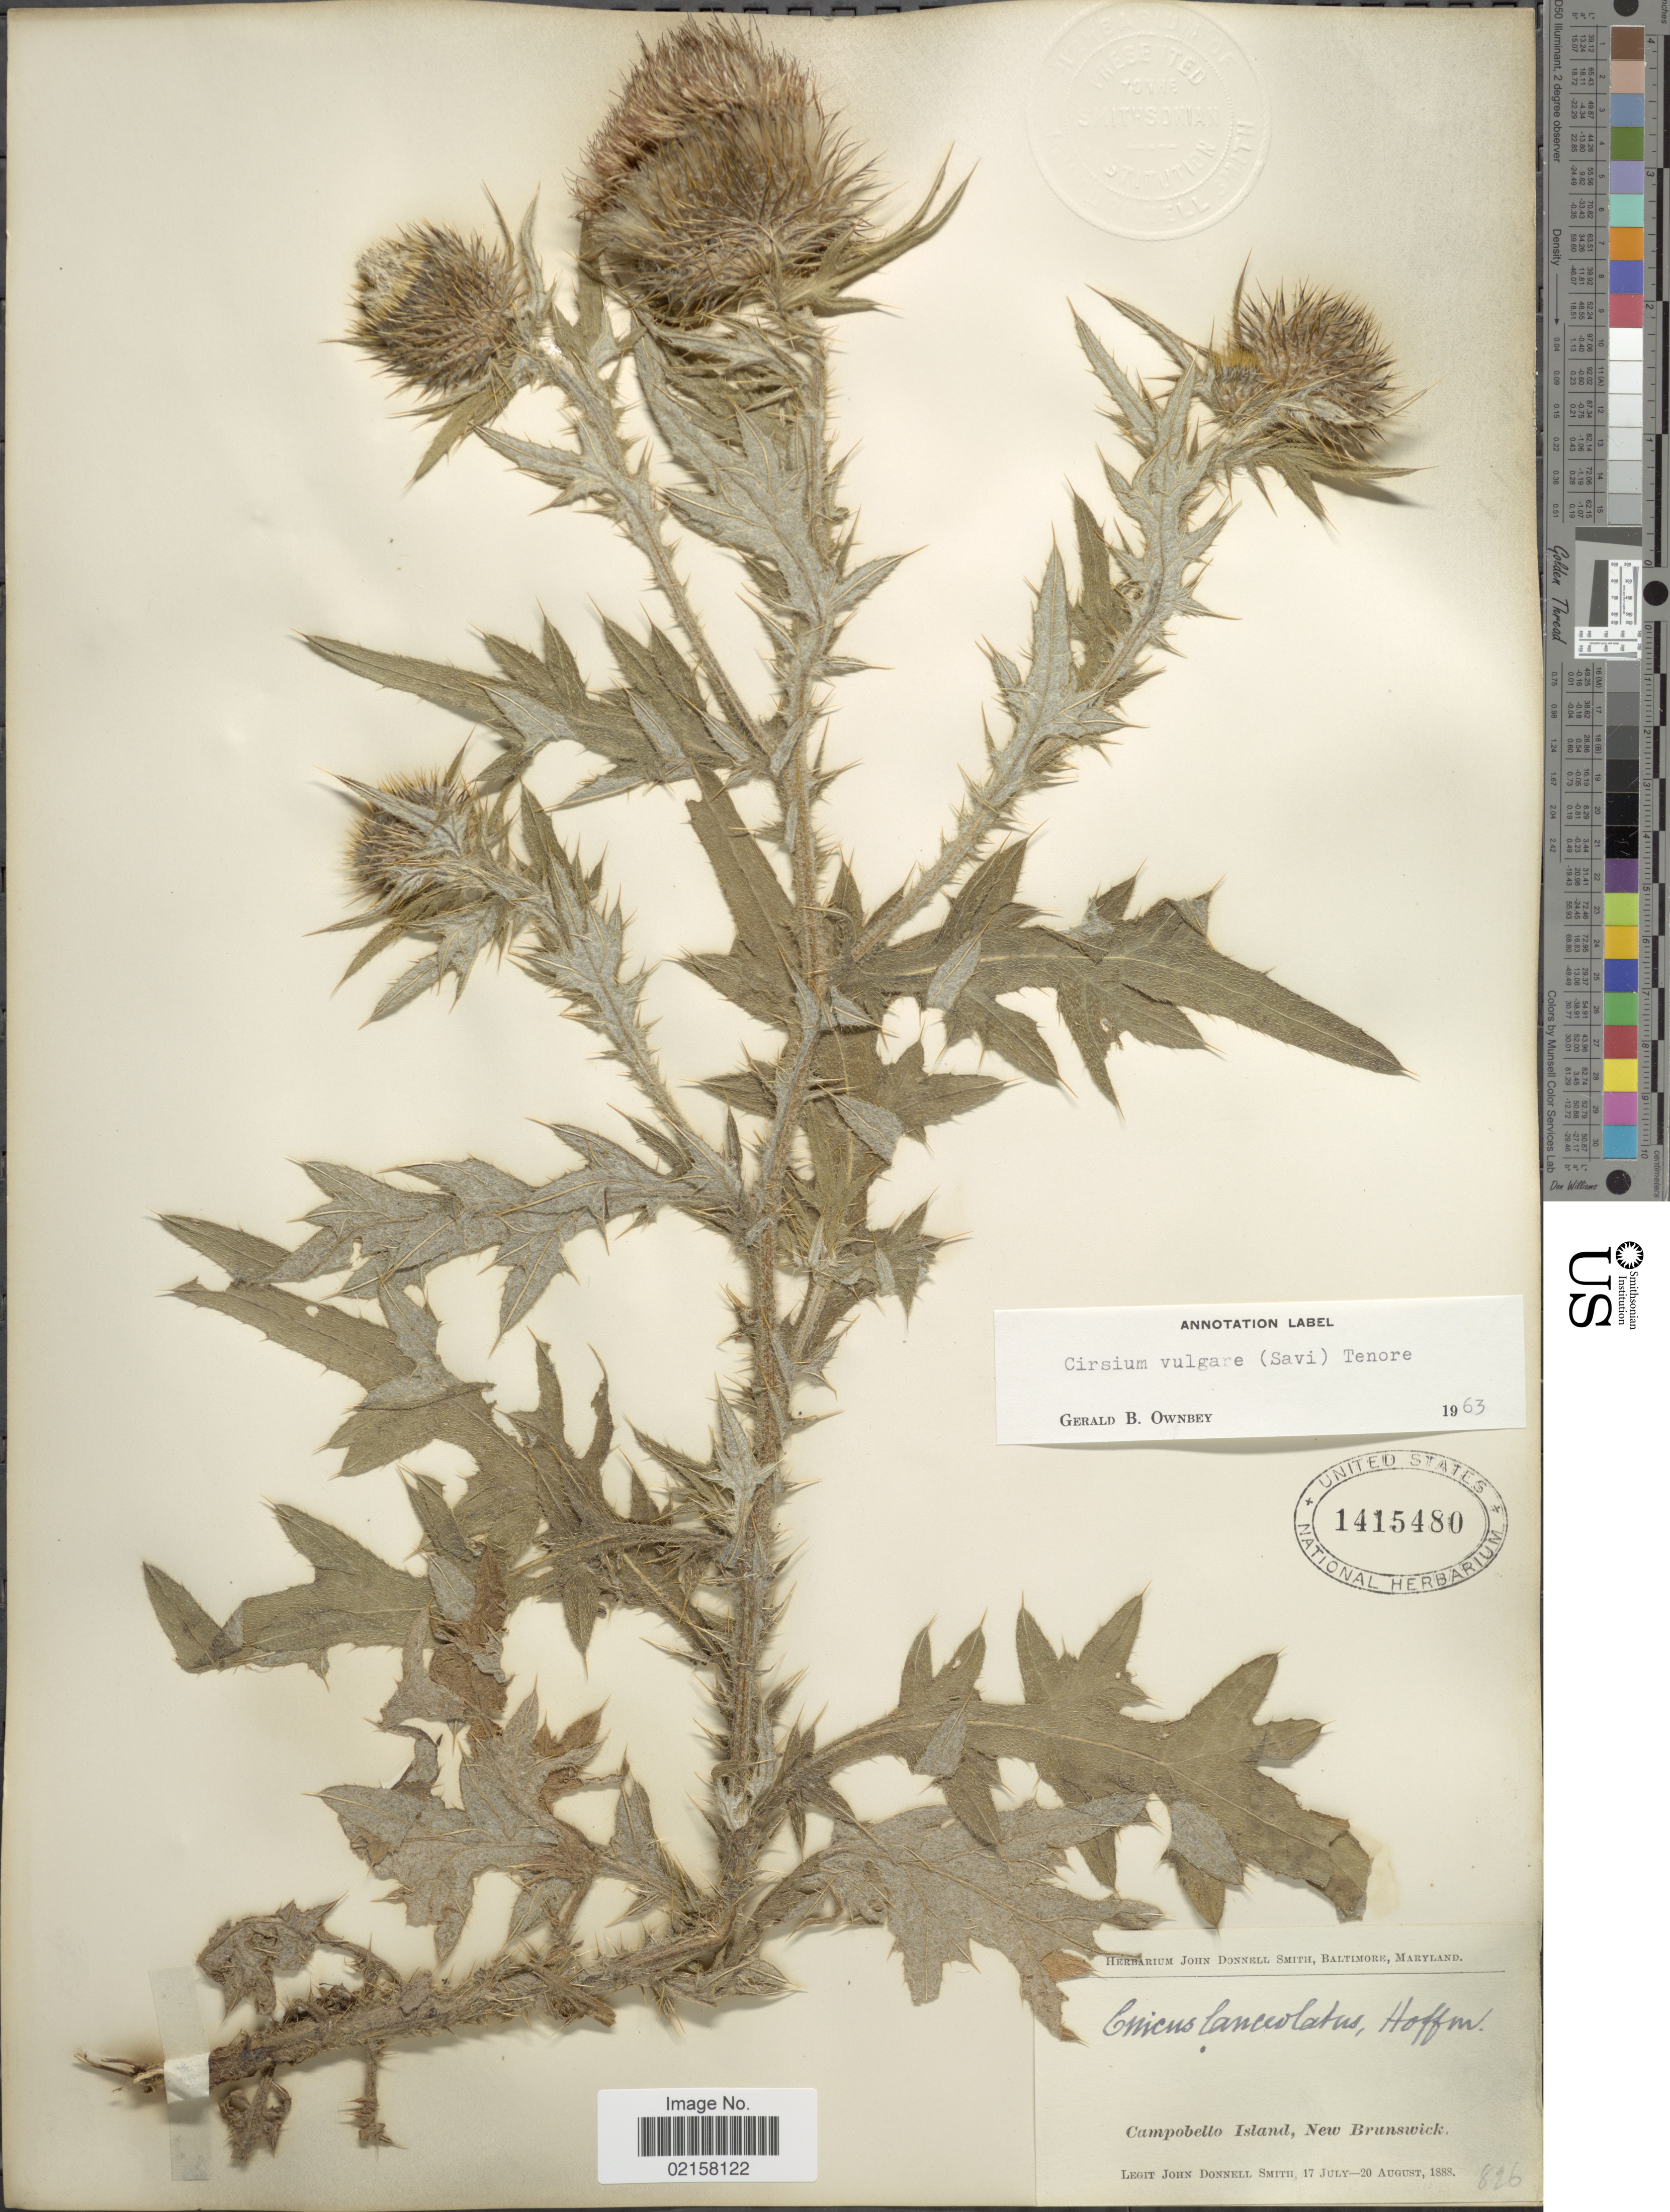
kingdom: Plantae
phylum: Tracheophyta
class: Magnoliopsida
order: Asterales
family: Asteraceae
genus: Cirsium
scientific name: Cirsium vulgare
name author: (Savi) Ten.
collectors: J. Donnell Smith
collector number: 826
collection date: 1888-07-17/1888-08-20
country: Canada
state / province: New Brunswick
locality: Campobello Island.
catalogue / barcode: US 1415480